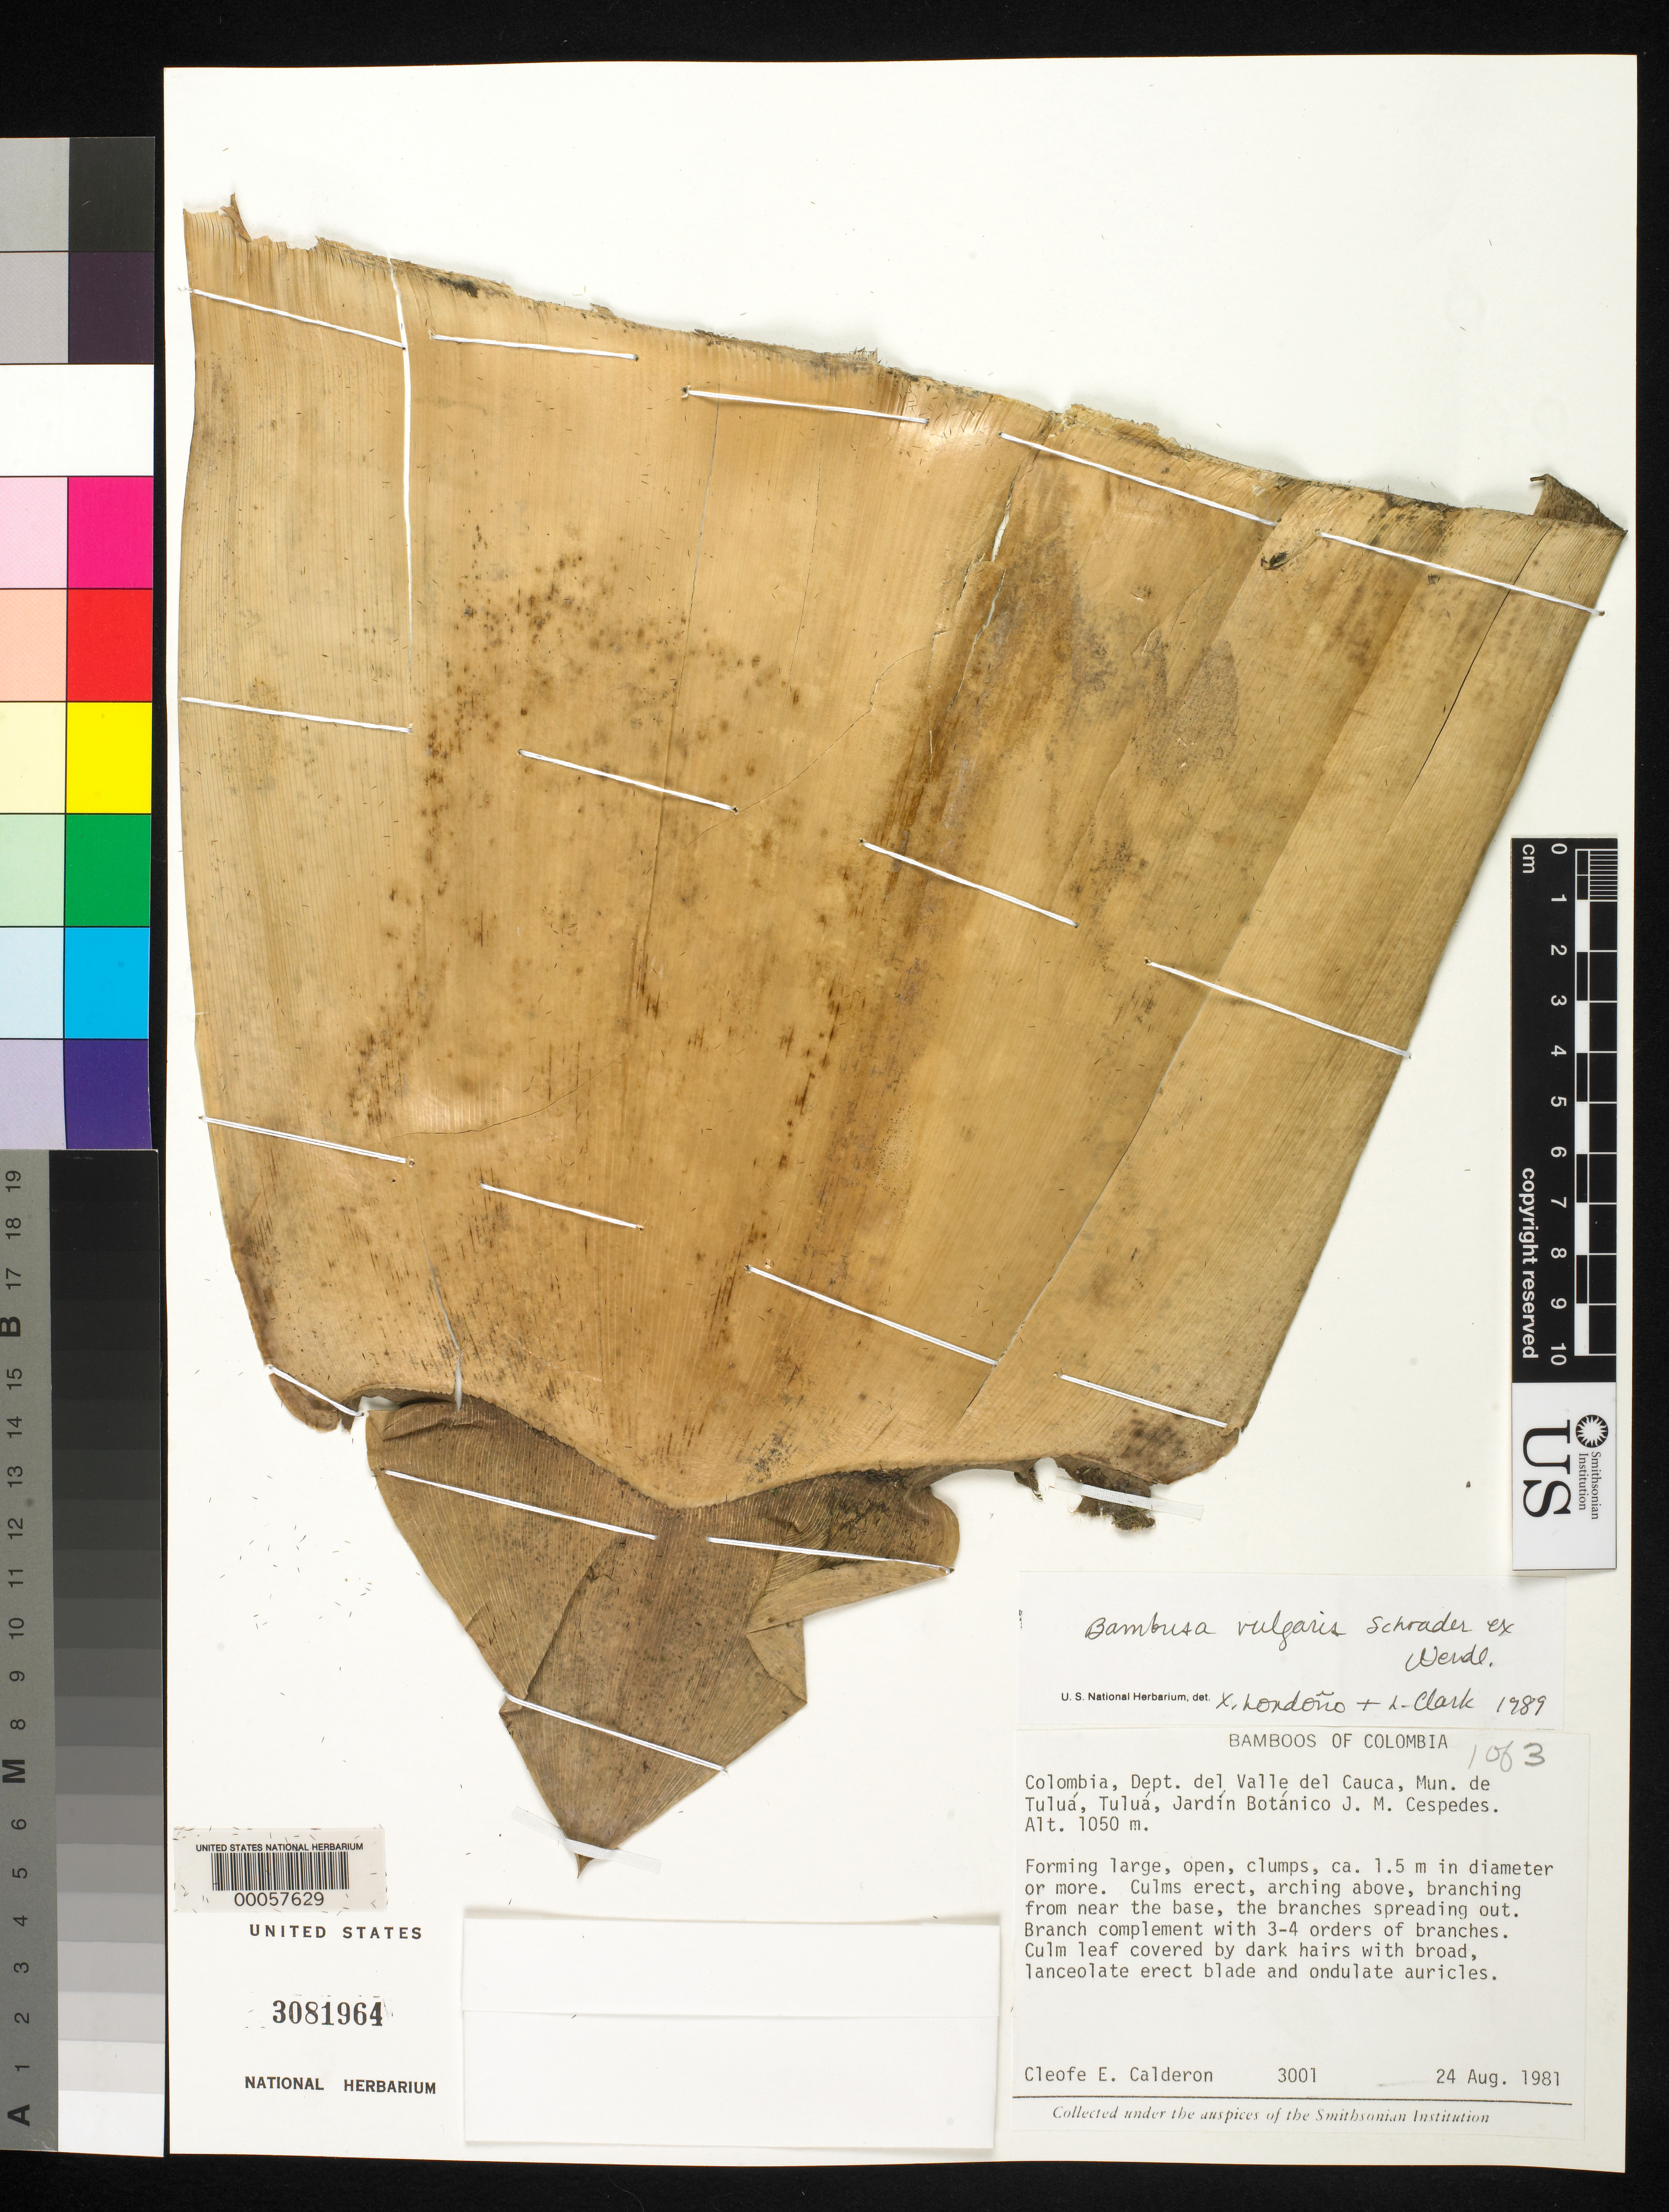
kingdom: Plantae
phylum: Tracheophyta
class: Liliopsida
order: Poales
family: Poaceae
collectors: C. E. Calderón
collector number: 3001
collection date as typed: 24 Aug 1981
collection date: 1981-08-24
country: Colombia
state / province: Valle del Cauca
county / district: Tuluá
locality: Mun. Tulua, Jardin Botanico J.M. Cespedes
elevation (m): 1050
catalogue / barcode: US 3081964